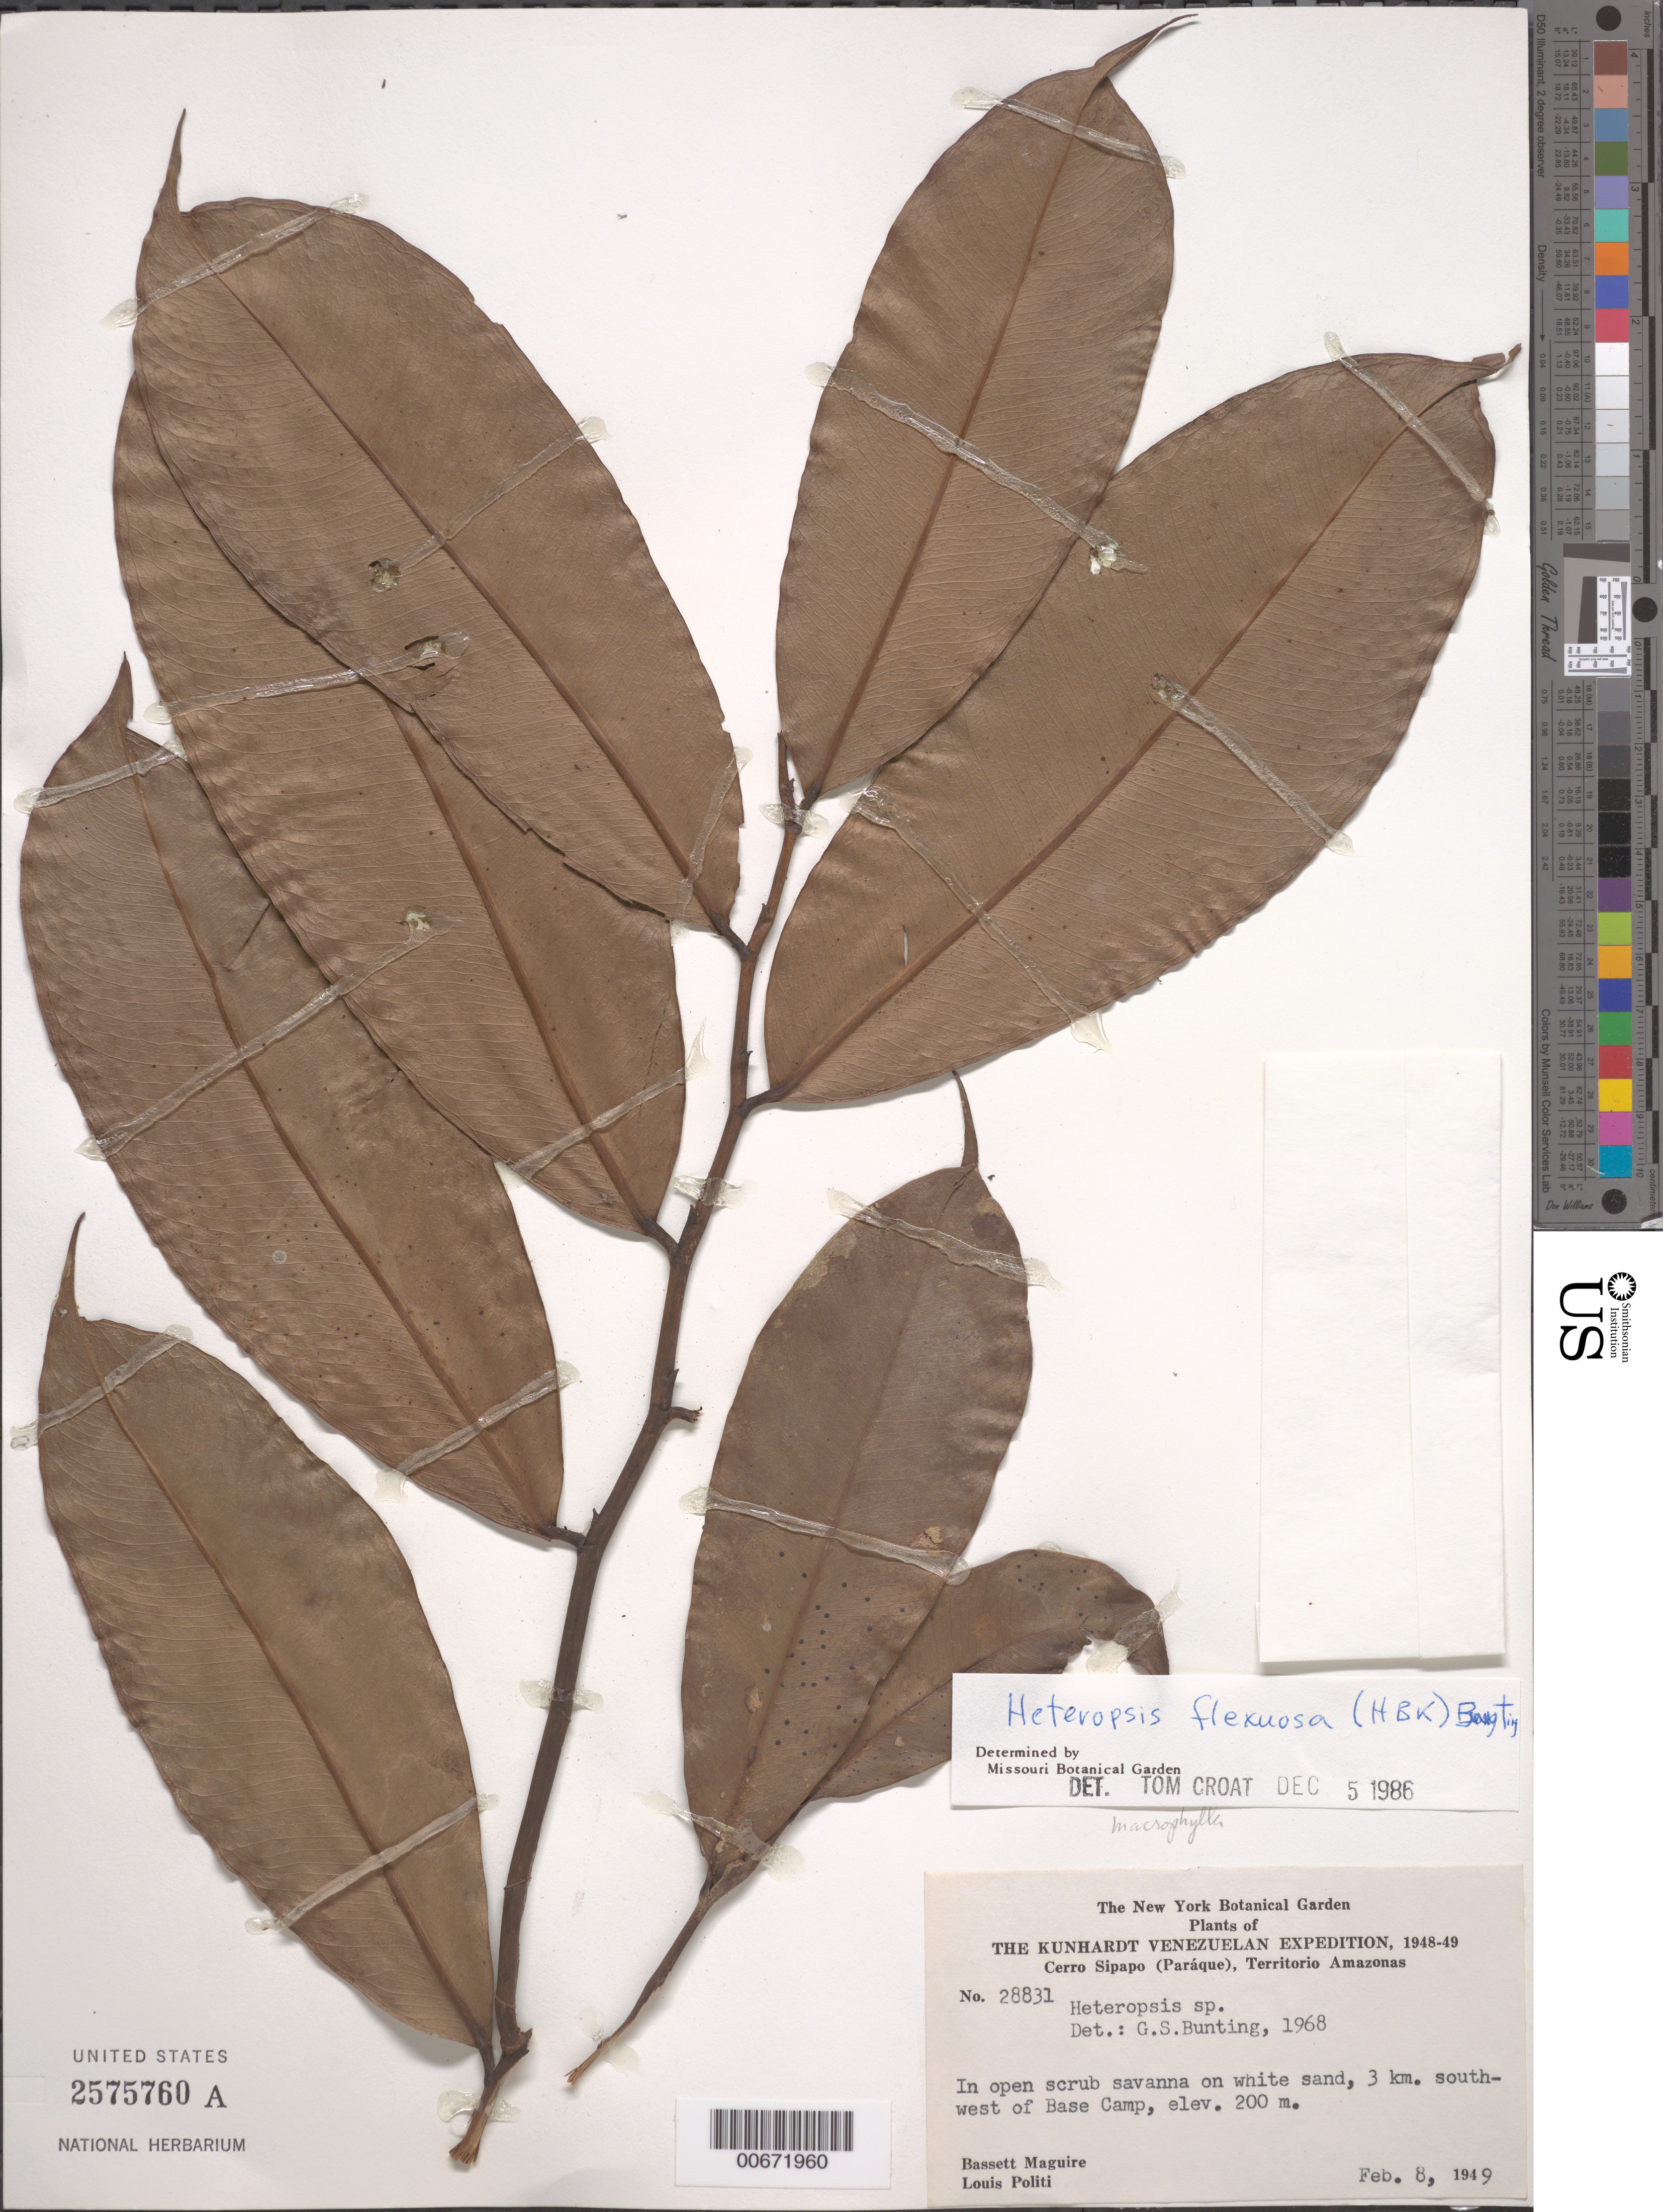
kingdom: Plantae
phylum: Tracheophyta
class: Liliopsida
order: Alismatales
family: Araceae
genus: Heteropsis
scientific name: Heteropsis flexuosa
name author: (Kunth) G.S. Bunting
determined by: Croat, Thomas B., Missouri Botanical Garden (MO)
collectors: B. Maguire & L. Politi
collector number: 28831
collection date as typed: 8-Feb-49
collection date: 1949-02-08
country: Venezuela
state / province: Amazonas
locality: Cerro Sipapo (Paráque)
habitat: Open scrub savanna on white sand, 3 km. SW of base camp.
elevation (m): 200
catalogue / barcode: US 2575760